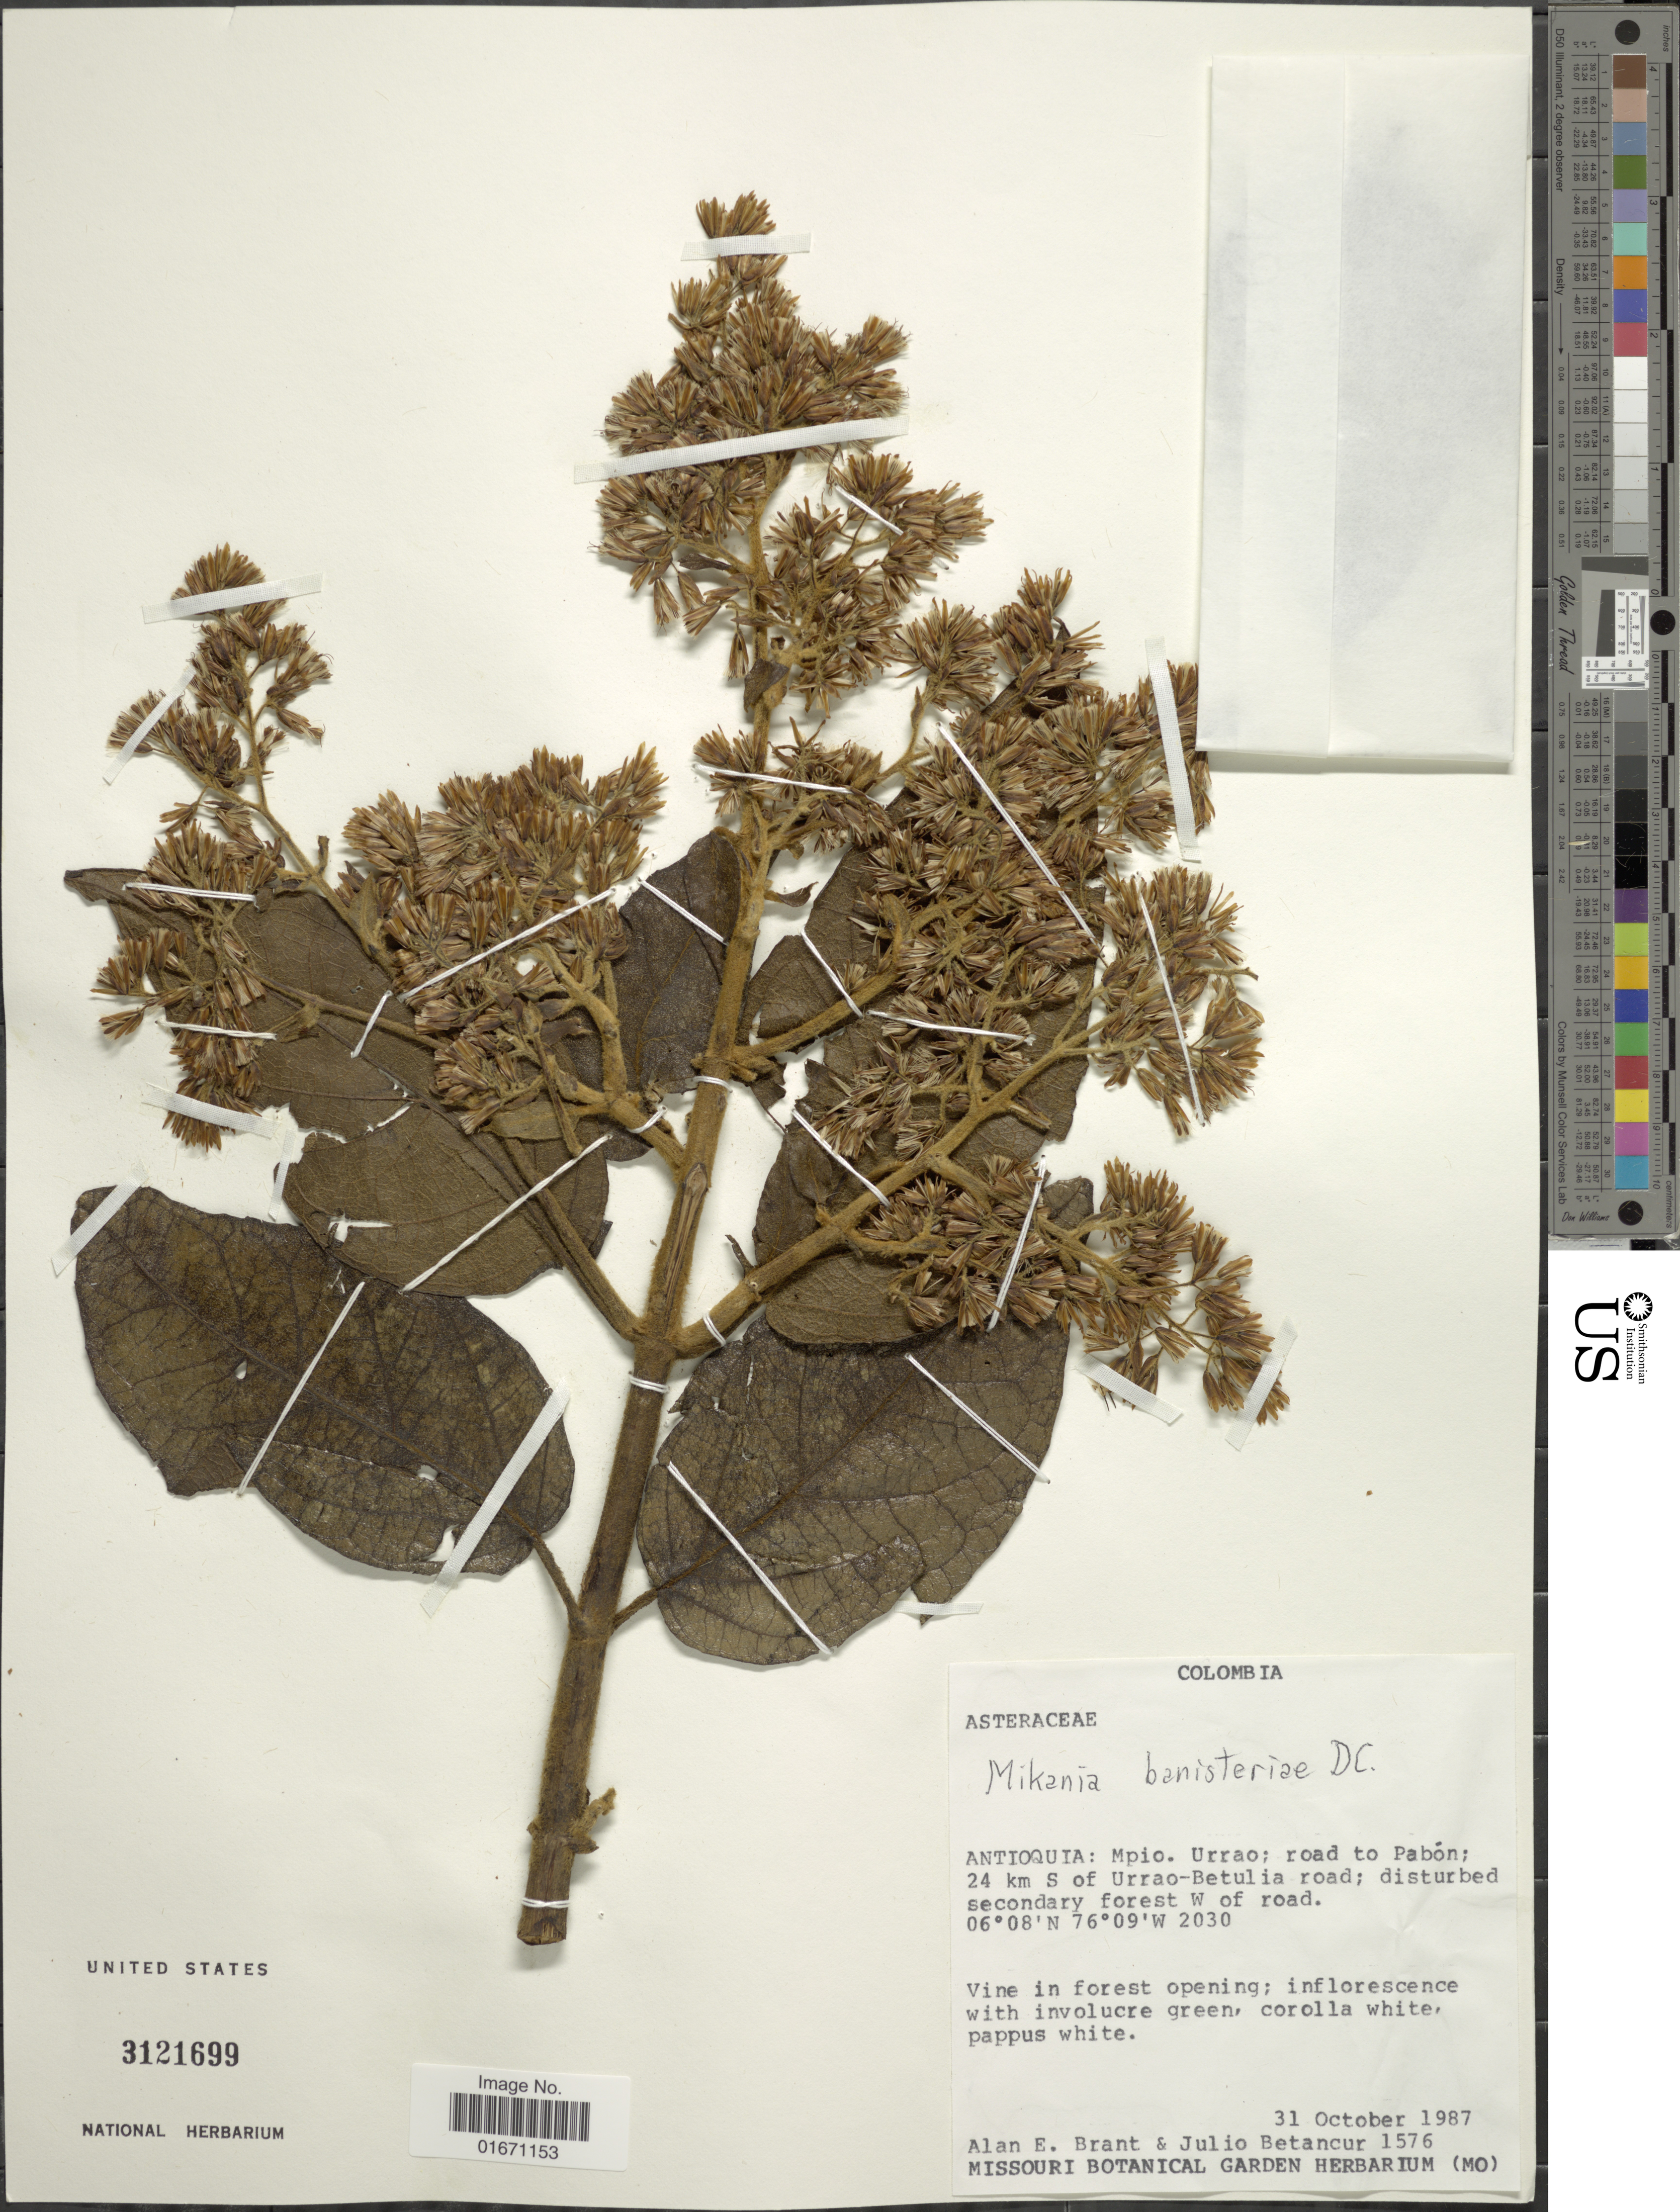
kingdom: Plantae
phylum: Tracheophyta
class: Magnoliopsida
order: Asterales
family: Asteraceae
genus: Mikania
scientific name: Mikania banisteriae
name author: DC.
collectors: A. Brant & J. Betancur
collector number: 1576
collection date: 1987-10-31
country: Colombia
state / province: Antioquia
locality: Mpio. Urrao, road to Pabon, 24 km S of Urrao-Betulia road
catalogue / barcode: US 3121699